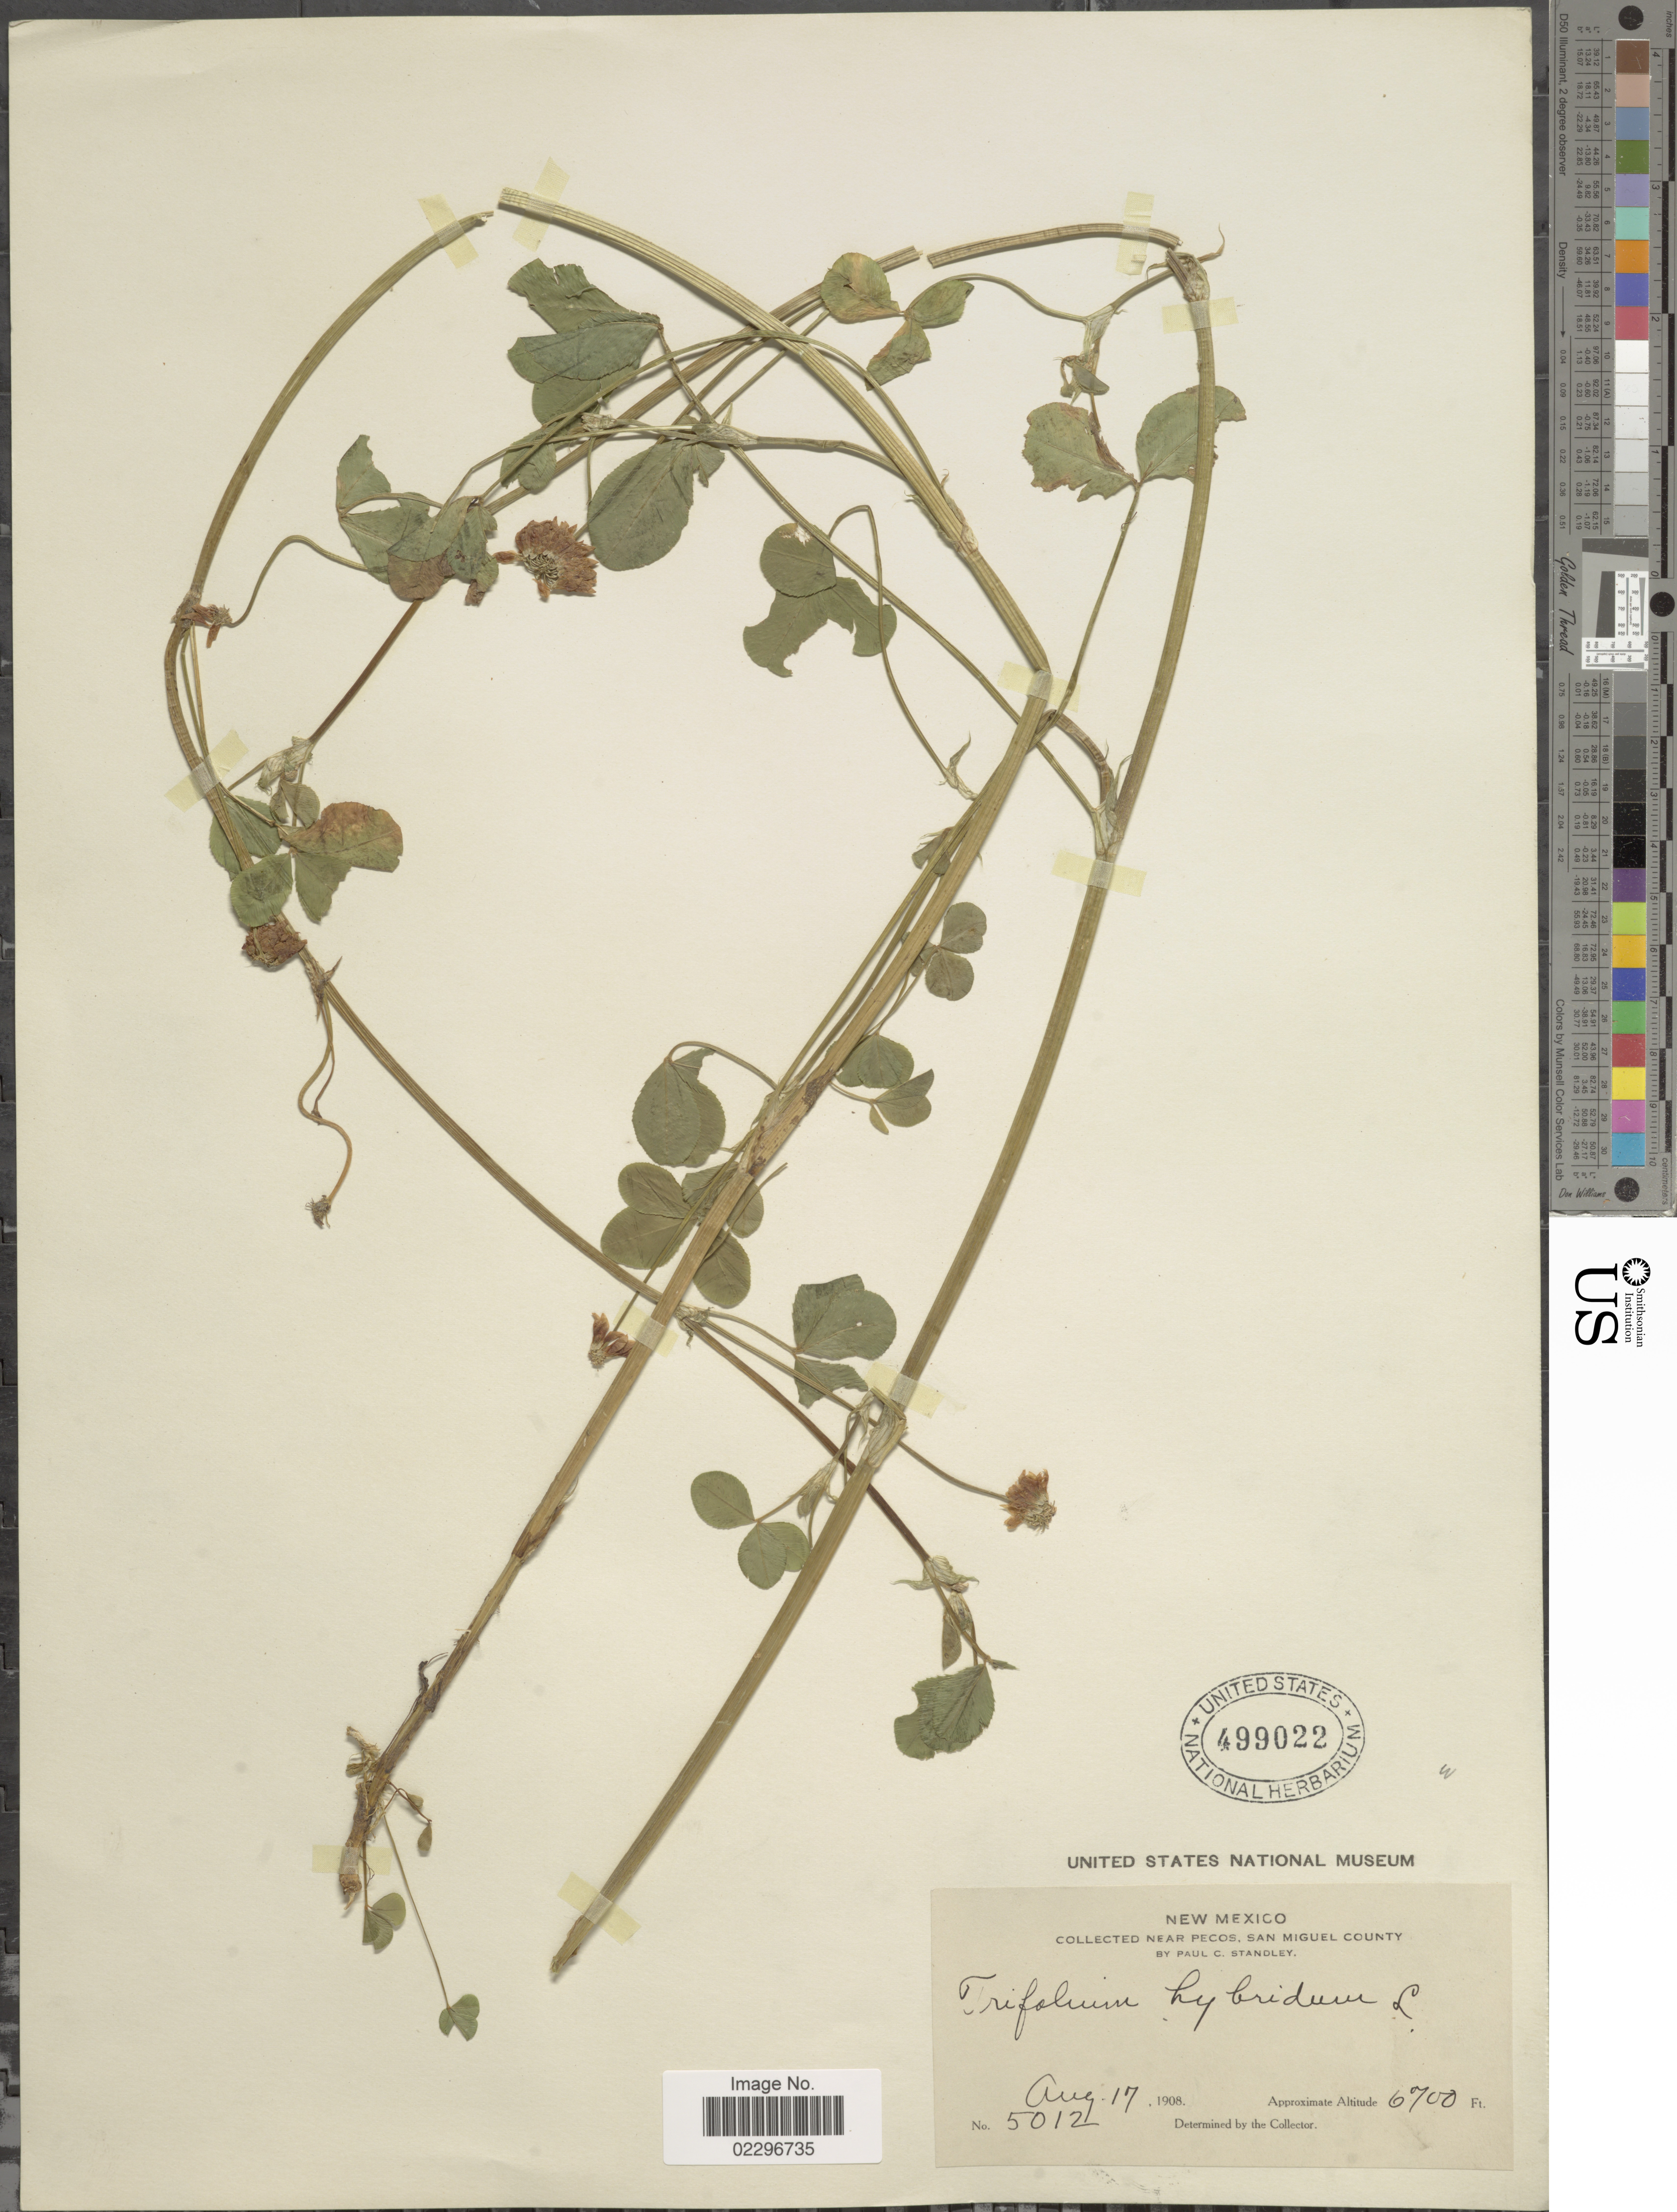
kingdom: Plantae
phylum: Tracheophyta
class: Magnoliopsida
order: Fabales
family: Fabaceae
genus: Trifolium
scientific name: Trifolium hybridum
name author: L.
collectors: P. C. Standley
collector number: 5012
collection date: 1908-08-17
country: United States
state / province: New Mexico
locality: Near Pecos, San Miguel County.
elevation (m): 2042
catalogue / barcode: US 499022